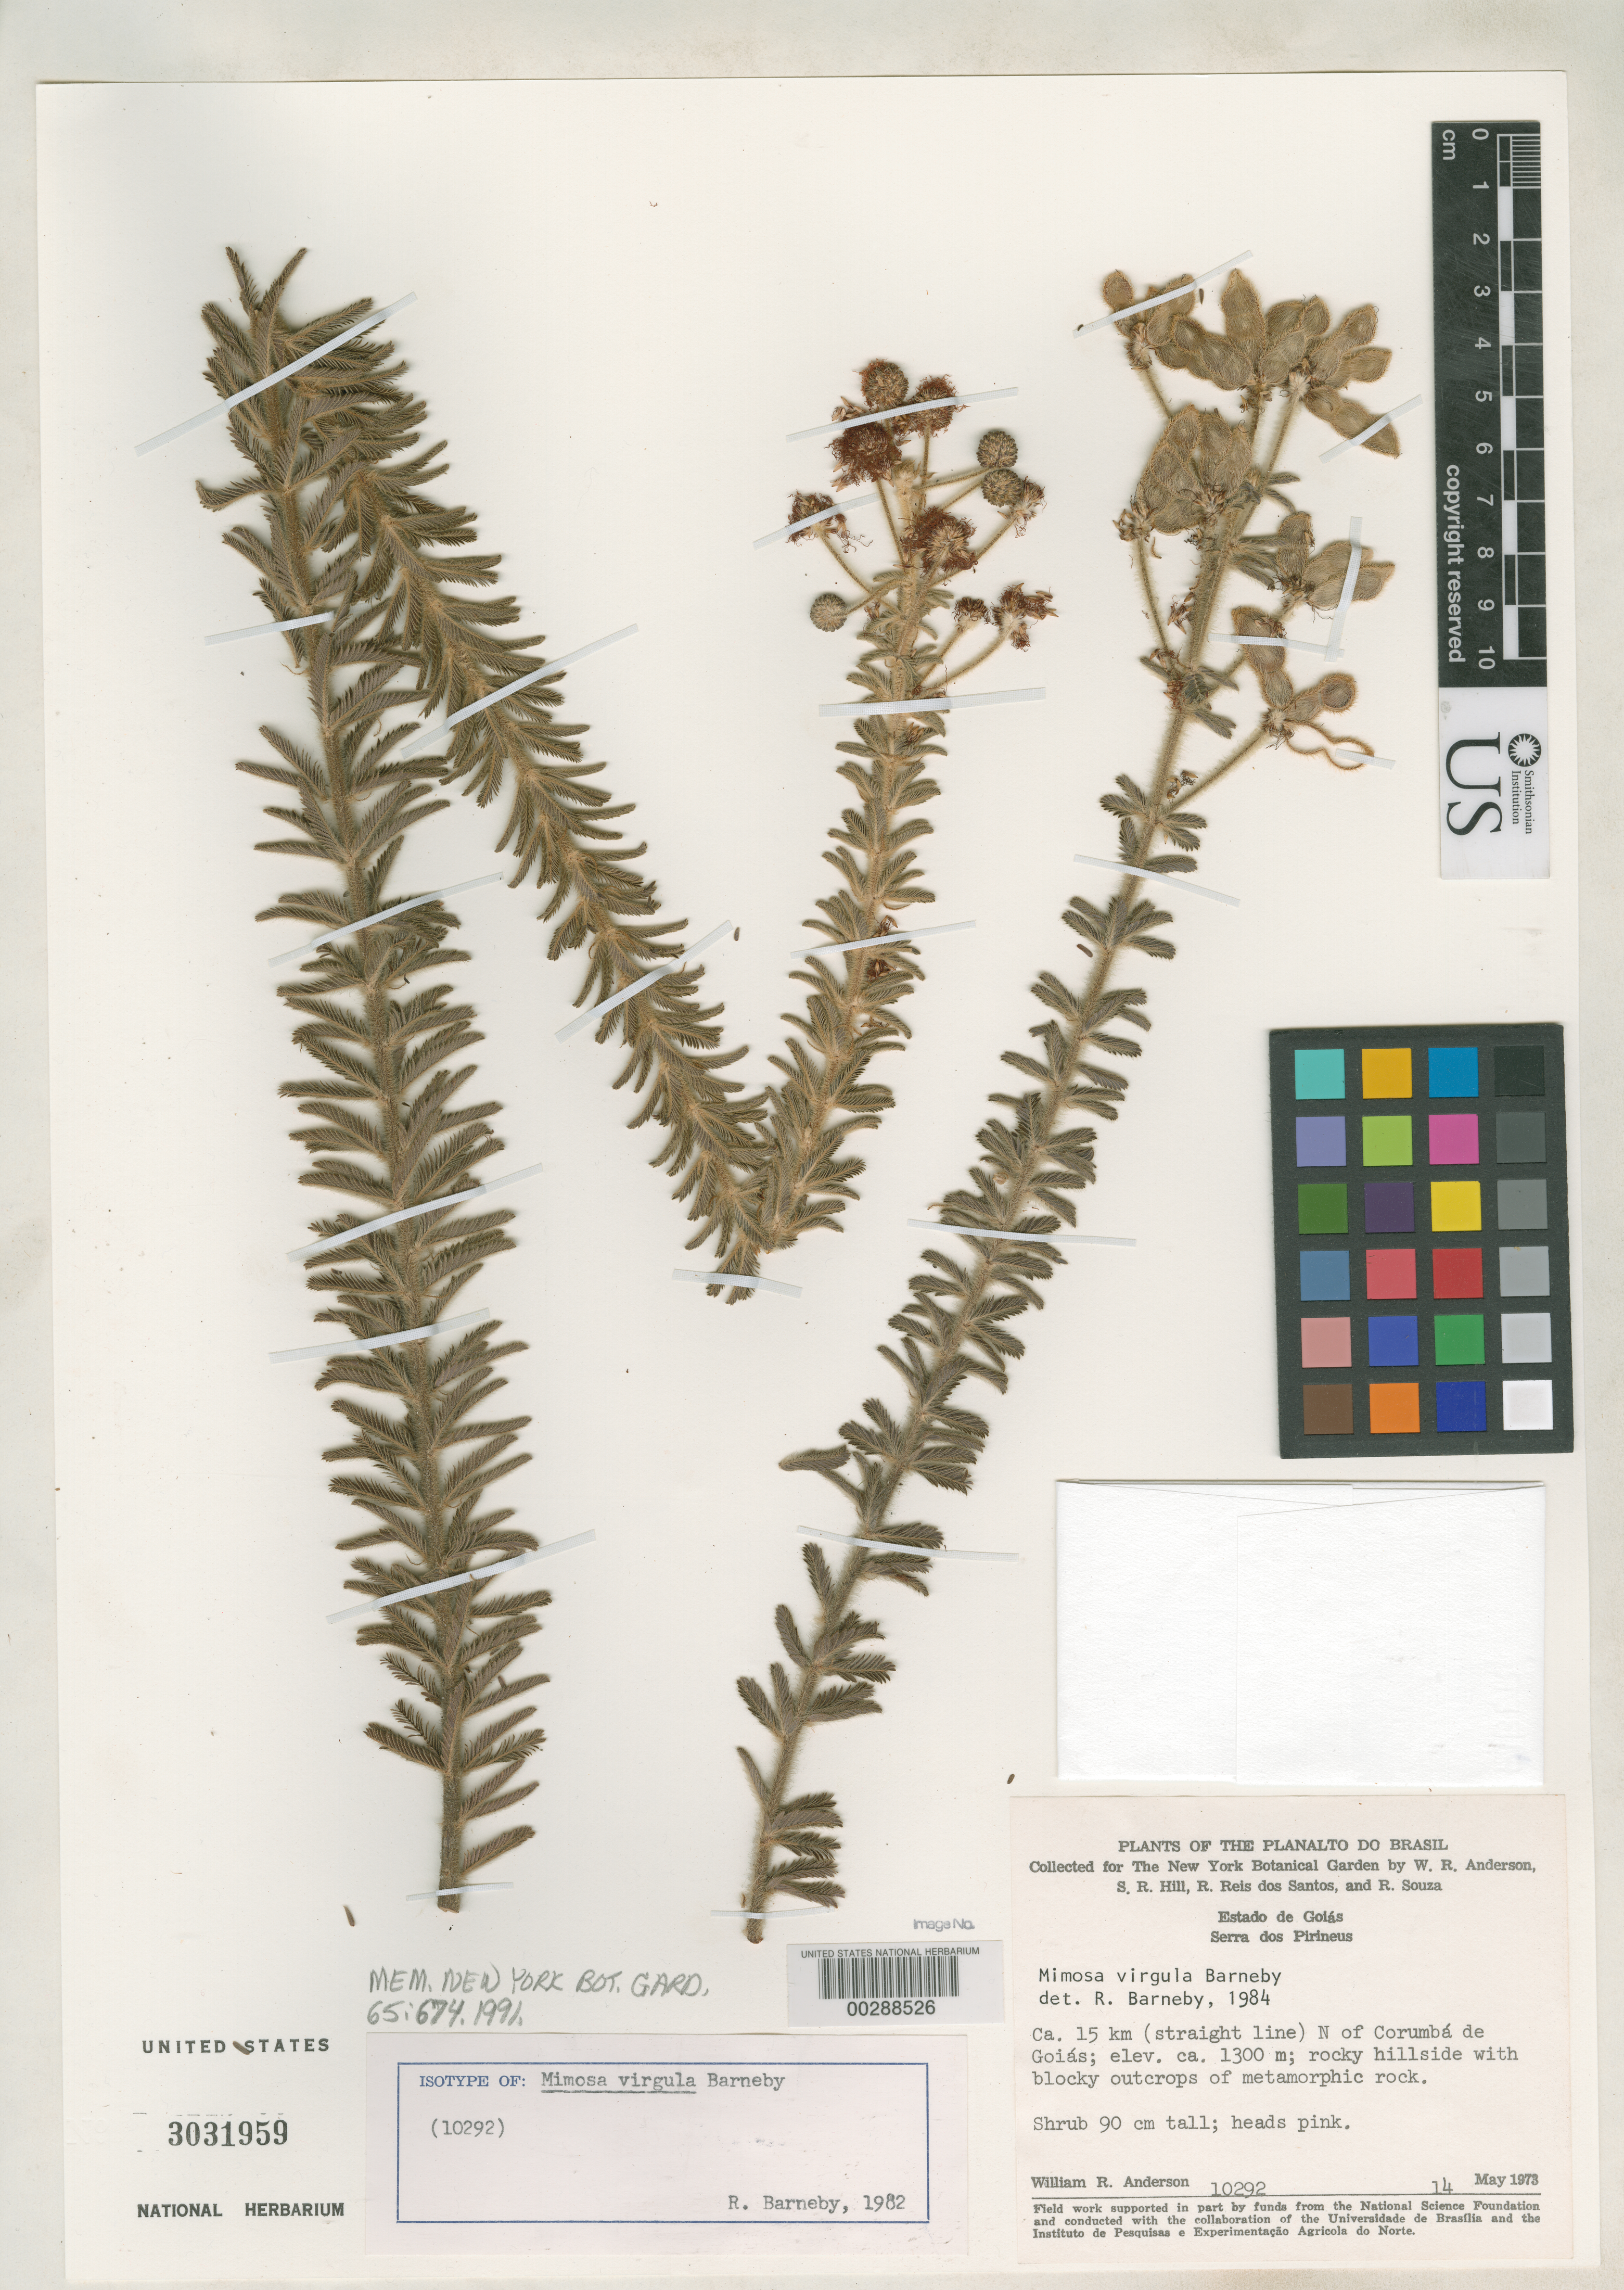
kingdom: Plantae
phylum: Tracheophyta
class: Magnoliopsida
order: Fabales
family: Fabaceae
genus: Mimosa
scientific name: Mimosa virgula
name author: Barneby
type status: Isotype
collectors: W. R. Anderson, S. Hill, R. G. P. Santos & R. Souza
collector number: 10292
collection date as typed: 14 May 1973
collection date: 1973-05-14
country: Brazil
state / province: Goiás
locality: Serra dos Pirineus, ca. 15 km (straight line) N of Corumba de Goias.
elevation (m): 1300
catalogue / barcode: US 3031959